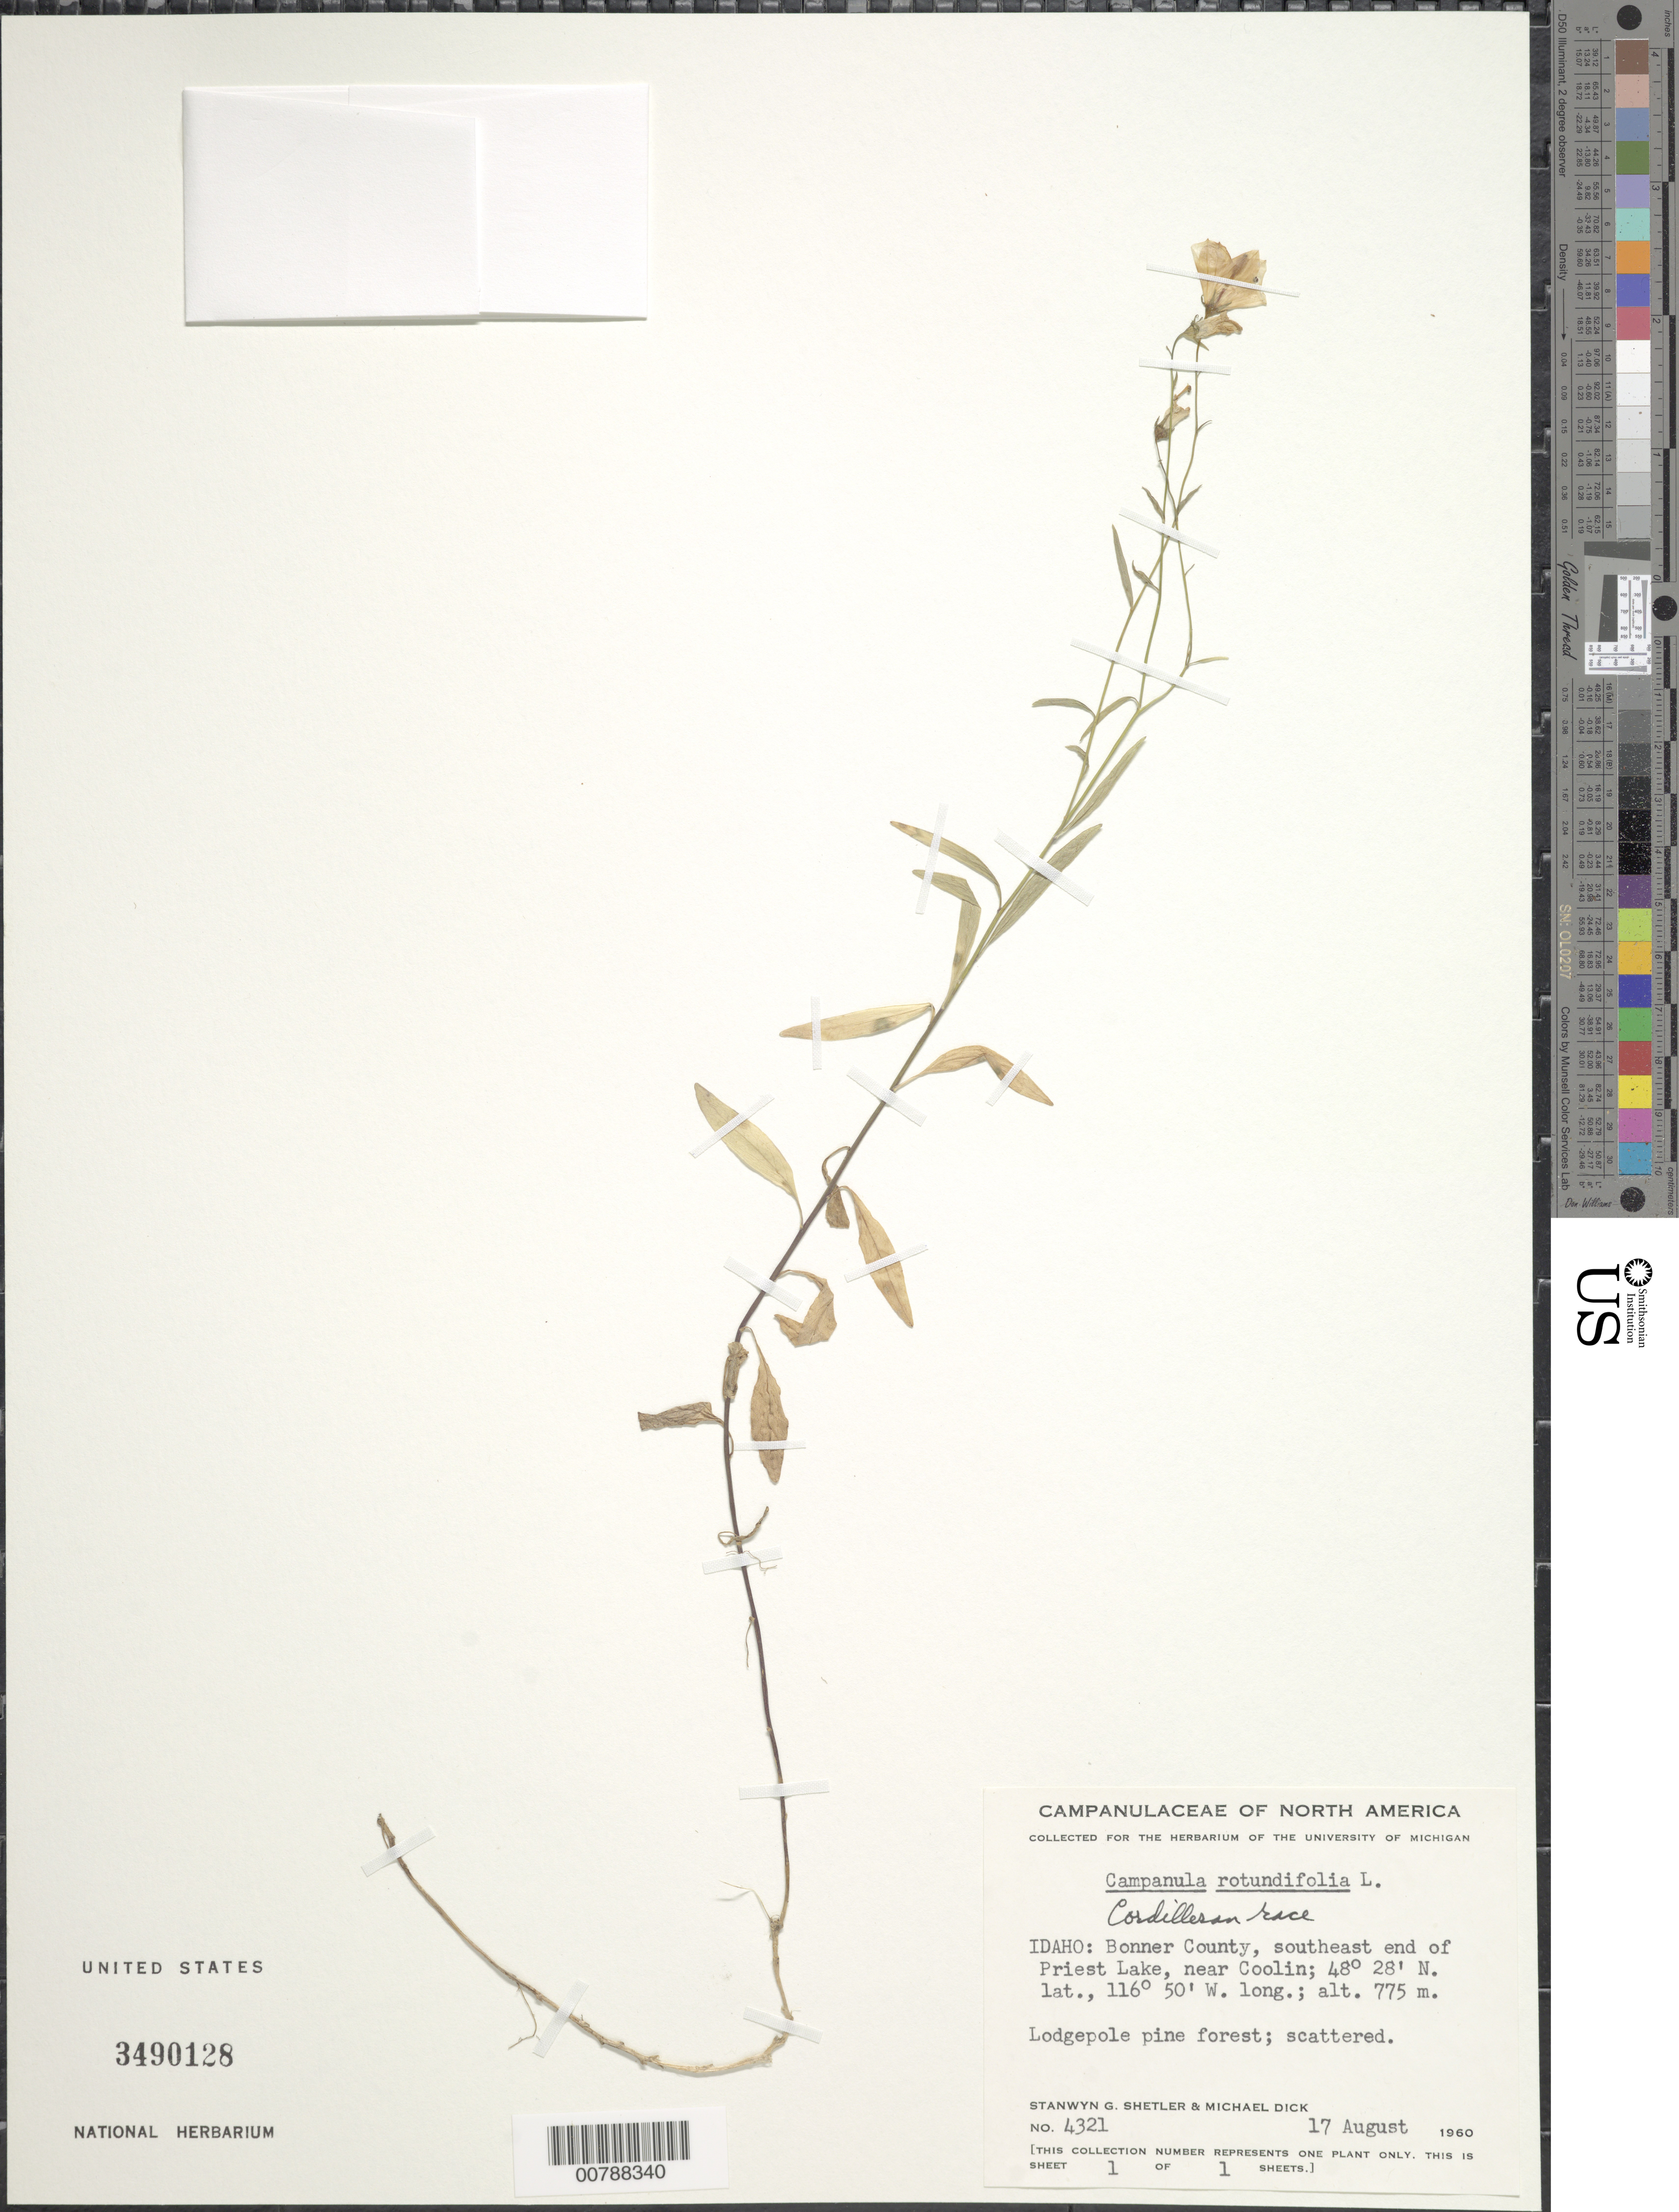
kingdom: Plantae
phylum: Tracheophyta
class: Magnoliopsida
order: Asterales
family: Campanulaceae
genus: Campanula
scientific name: Campanula rotundifolia L. Cordilleran race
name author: L.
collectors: S. Shetler & M. Dick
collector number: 4321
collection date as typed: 17 August 1960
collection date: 1960-08-17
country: United States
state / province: Idaho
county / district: Bonner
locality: Southeast end of Priest Lake, near Coolin.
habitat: Lodgepole pine forest; scattered.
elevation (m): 775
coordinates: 48 28 N, 116 50 W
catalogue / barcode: US 3490128